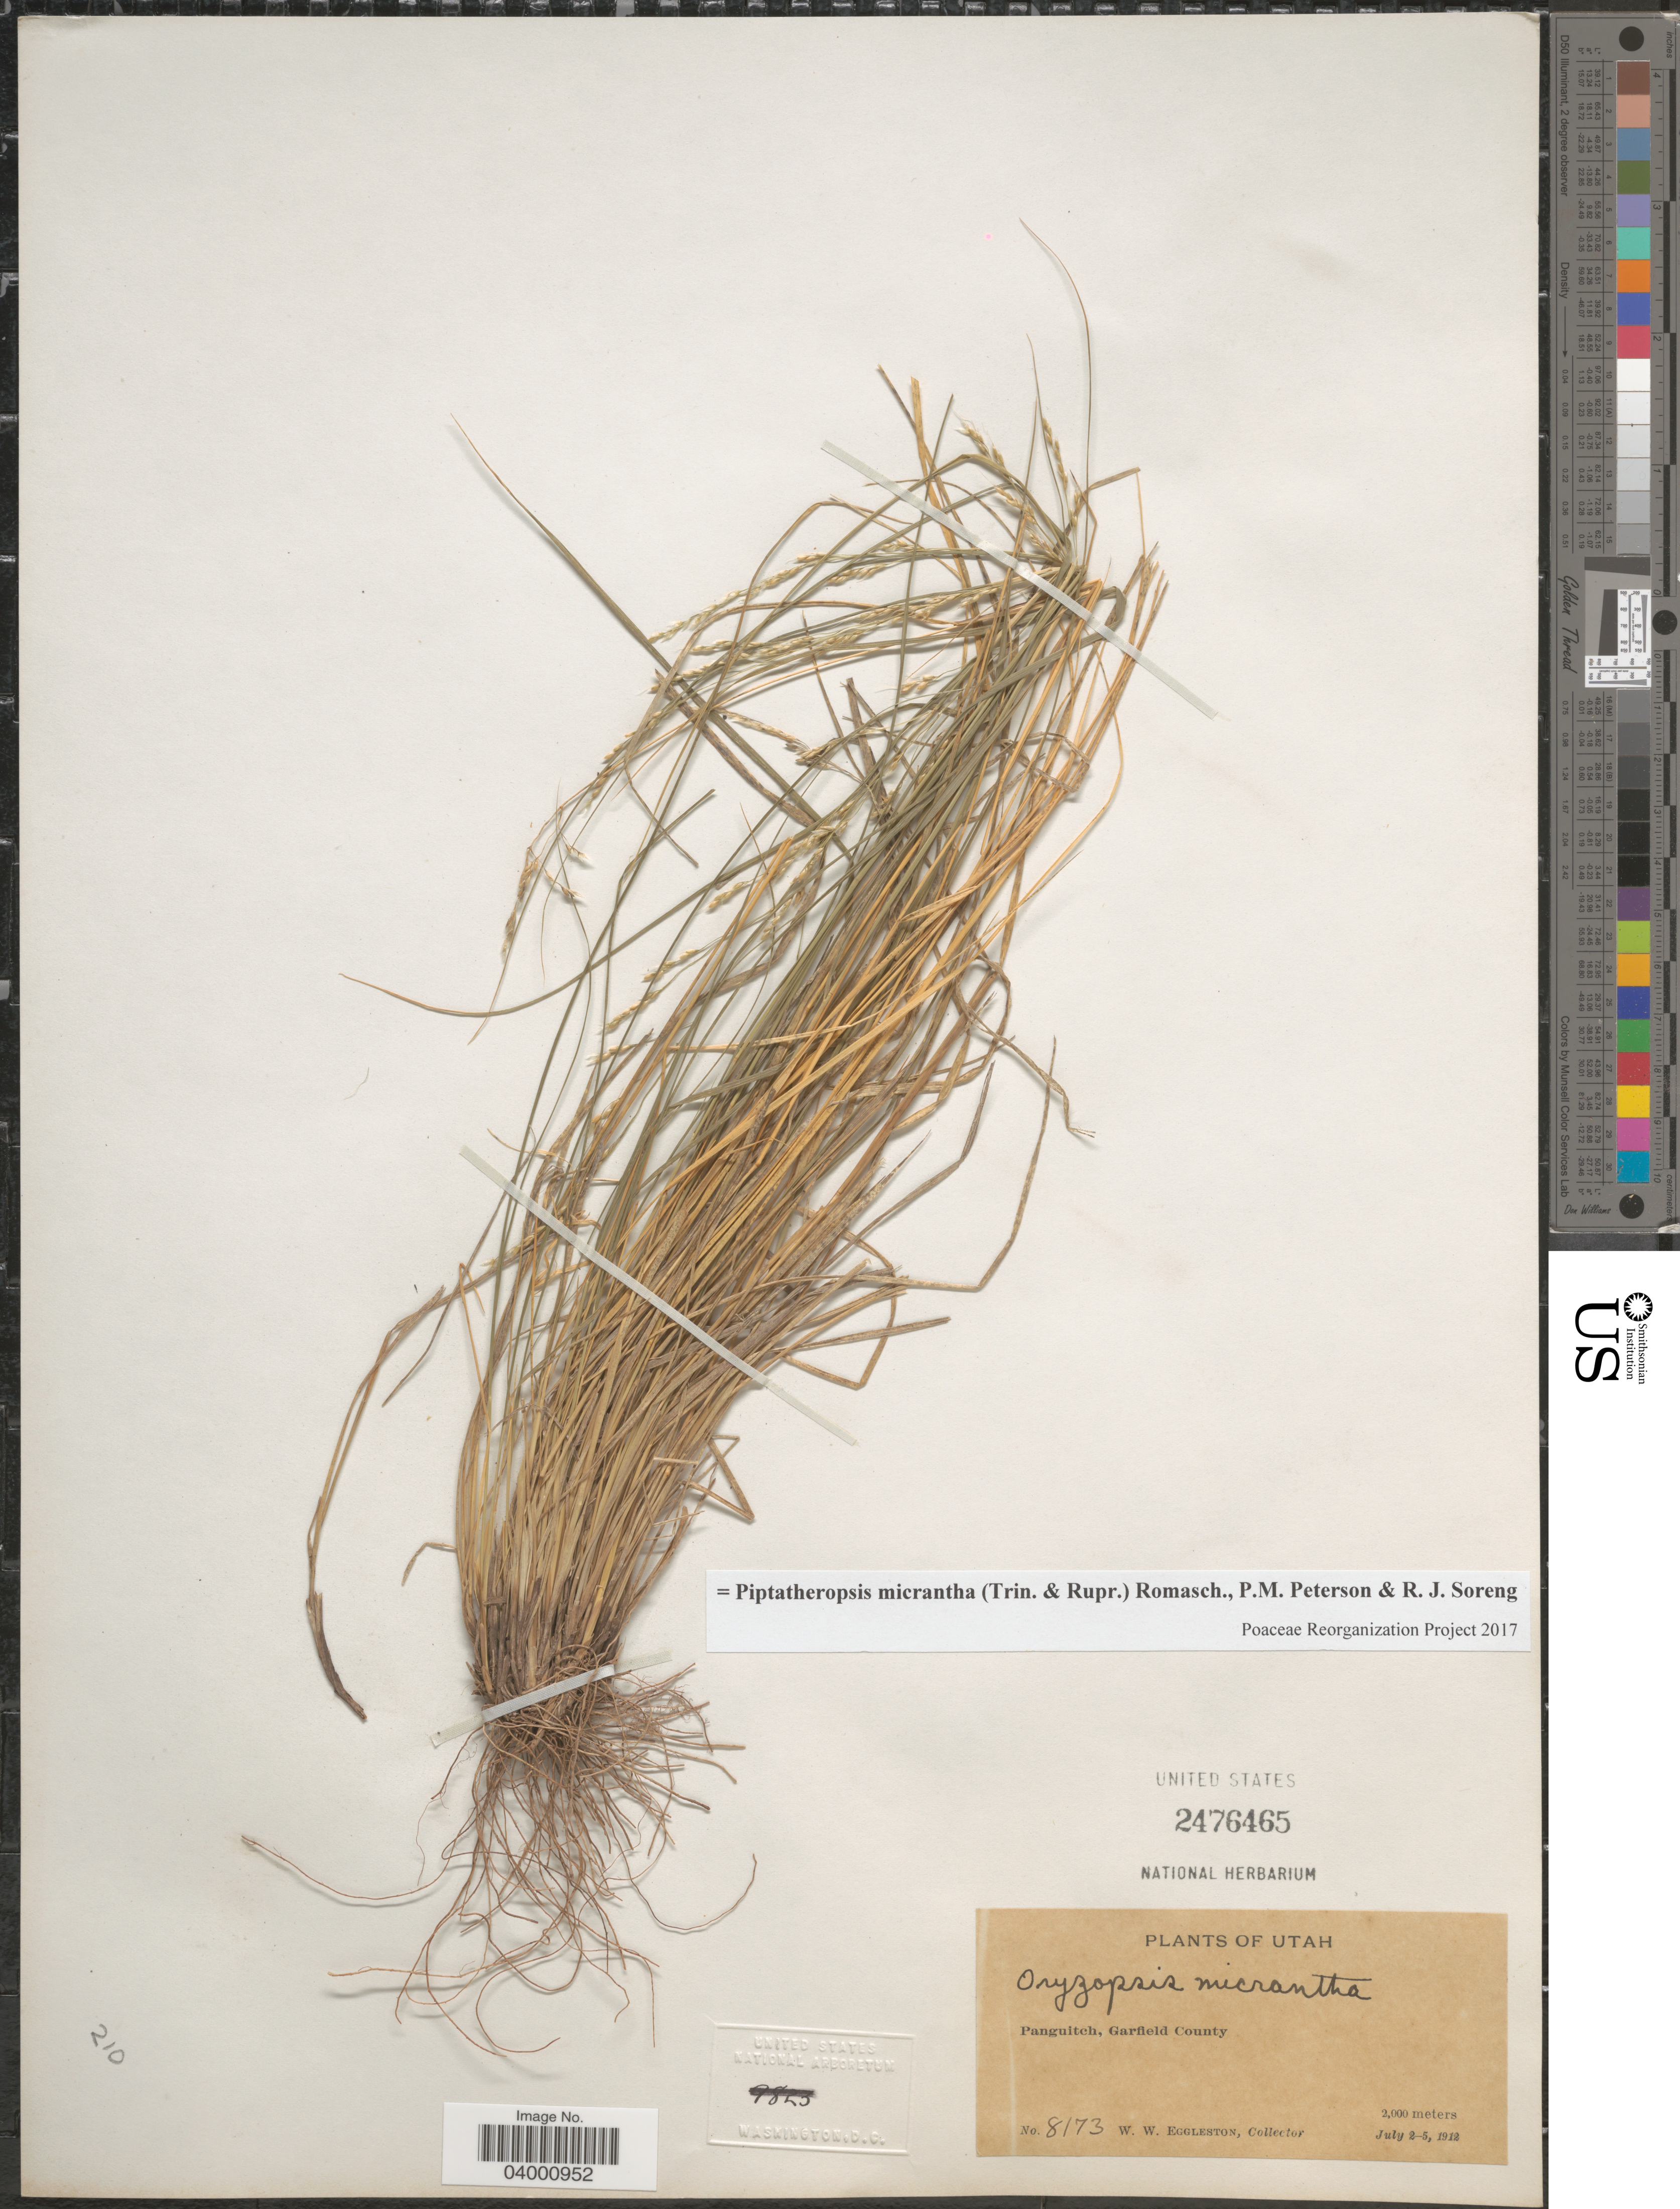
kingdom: Plantae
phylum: Tracheophyta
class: Liliopsida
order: Poales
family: Poaceae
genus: Piptatheropsis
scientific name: Piptatheropsis micrantha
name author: (Trin. & Rupr.) Romasch.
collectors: W. W. Eggleston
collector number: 8173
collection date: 1912-07-02/1912-07-05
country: United States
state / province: Utah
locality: Panguitch, Garfield County.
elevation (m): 2000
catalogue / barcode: US 2476465